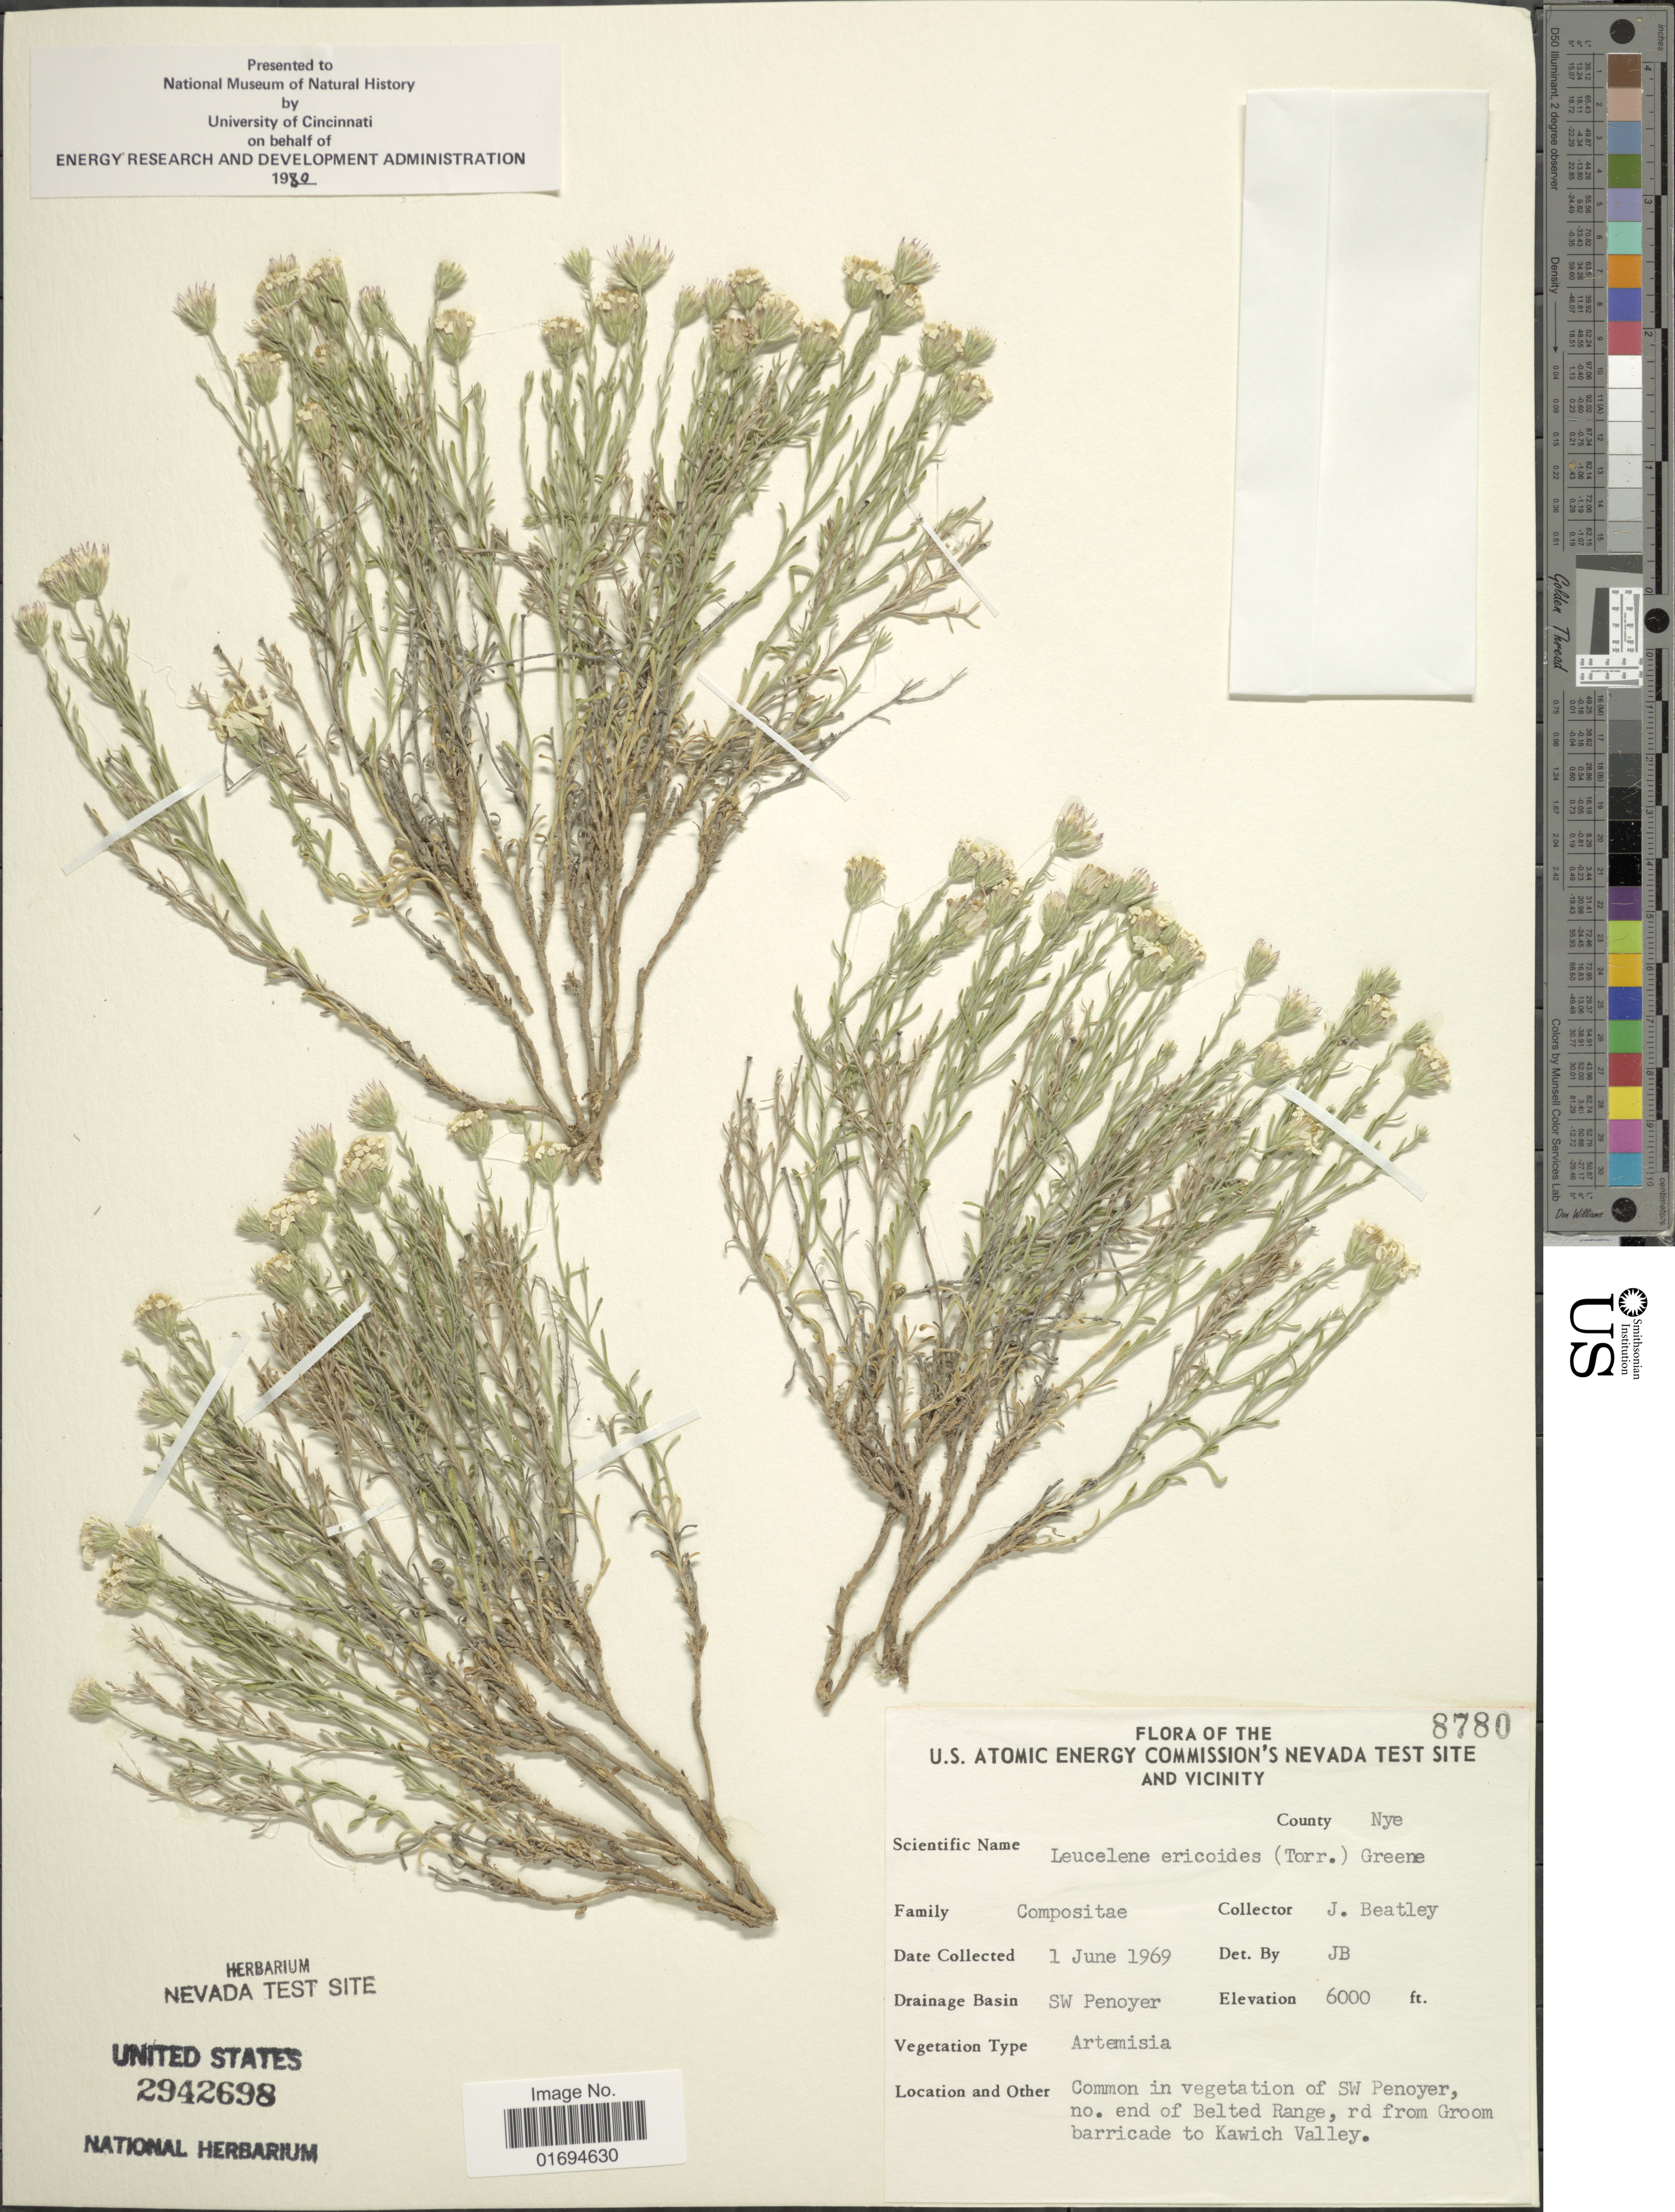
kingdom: Plantae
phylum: Tracheophyta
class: Magnoliopsida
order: Asterales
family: Asteraceae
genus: Chaetopappa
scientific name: Chaetopappa ericoides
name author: (Torr.) G.L. Nesom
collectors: J. C. Beatley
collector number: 8780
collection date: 1969-06-01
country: United States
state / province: Nevada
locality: U.S. Atomic Energy Commission's Nevada Test site and vicinity, County Nye, Drainage Basin: SW Penoyer. Common in vegetation of SW Penoyer, no. end of Belted Range, rd from Groom barricade to Kawich Valley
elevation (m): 1829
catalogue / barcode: US 2942698